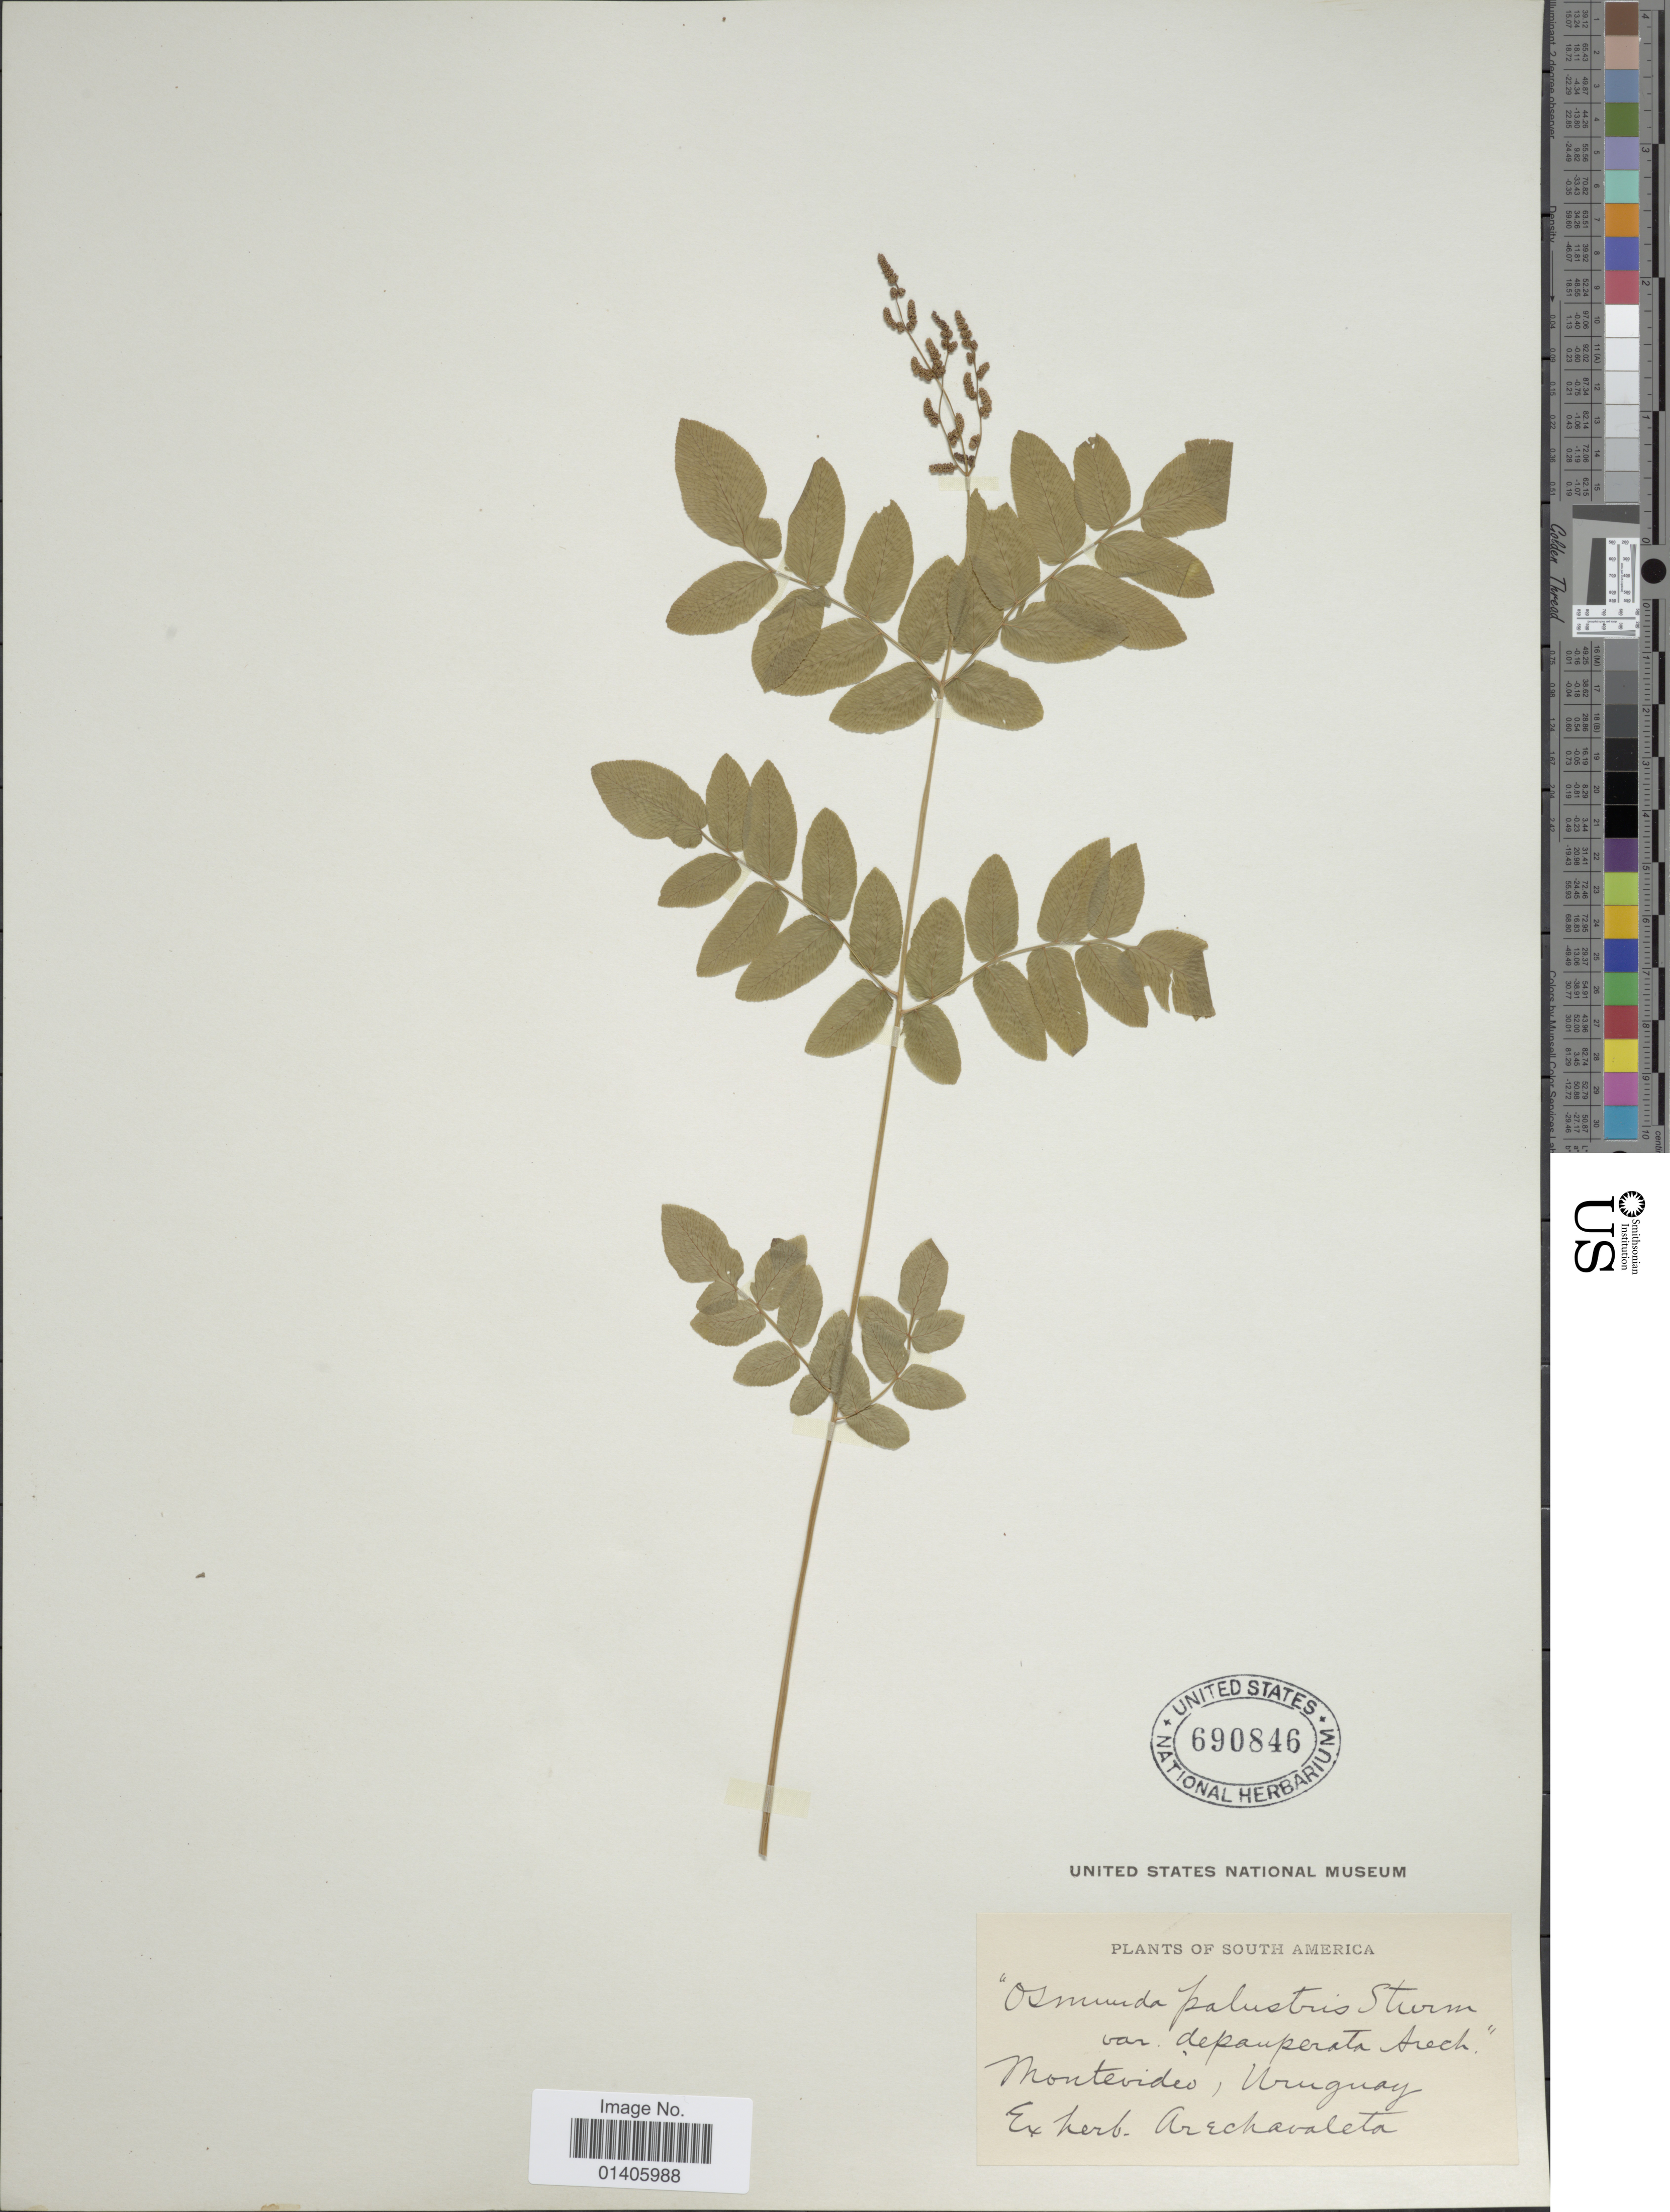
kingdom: Plantae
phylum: Tracheophyta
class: Polypodiopsida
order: Osmundales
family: Osmundaceae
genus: Osmunda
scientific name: Osmunda regalis var. palustris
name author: (Schrad.) C. Chr. ex Angely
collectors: ex herb. Arechavaleta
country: Uruguay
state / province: Montevideo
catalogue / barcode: US 690846